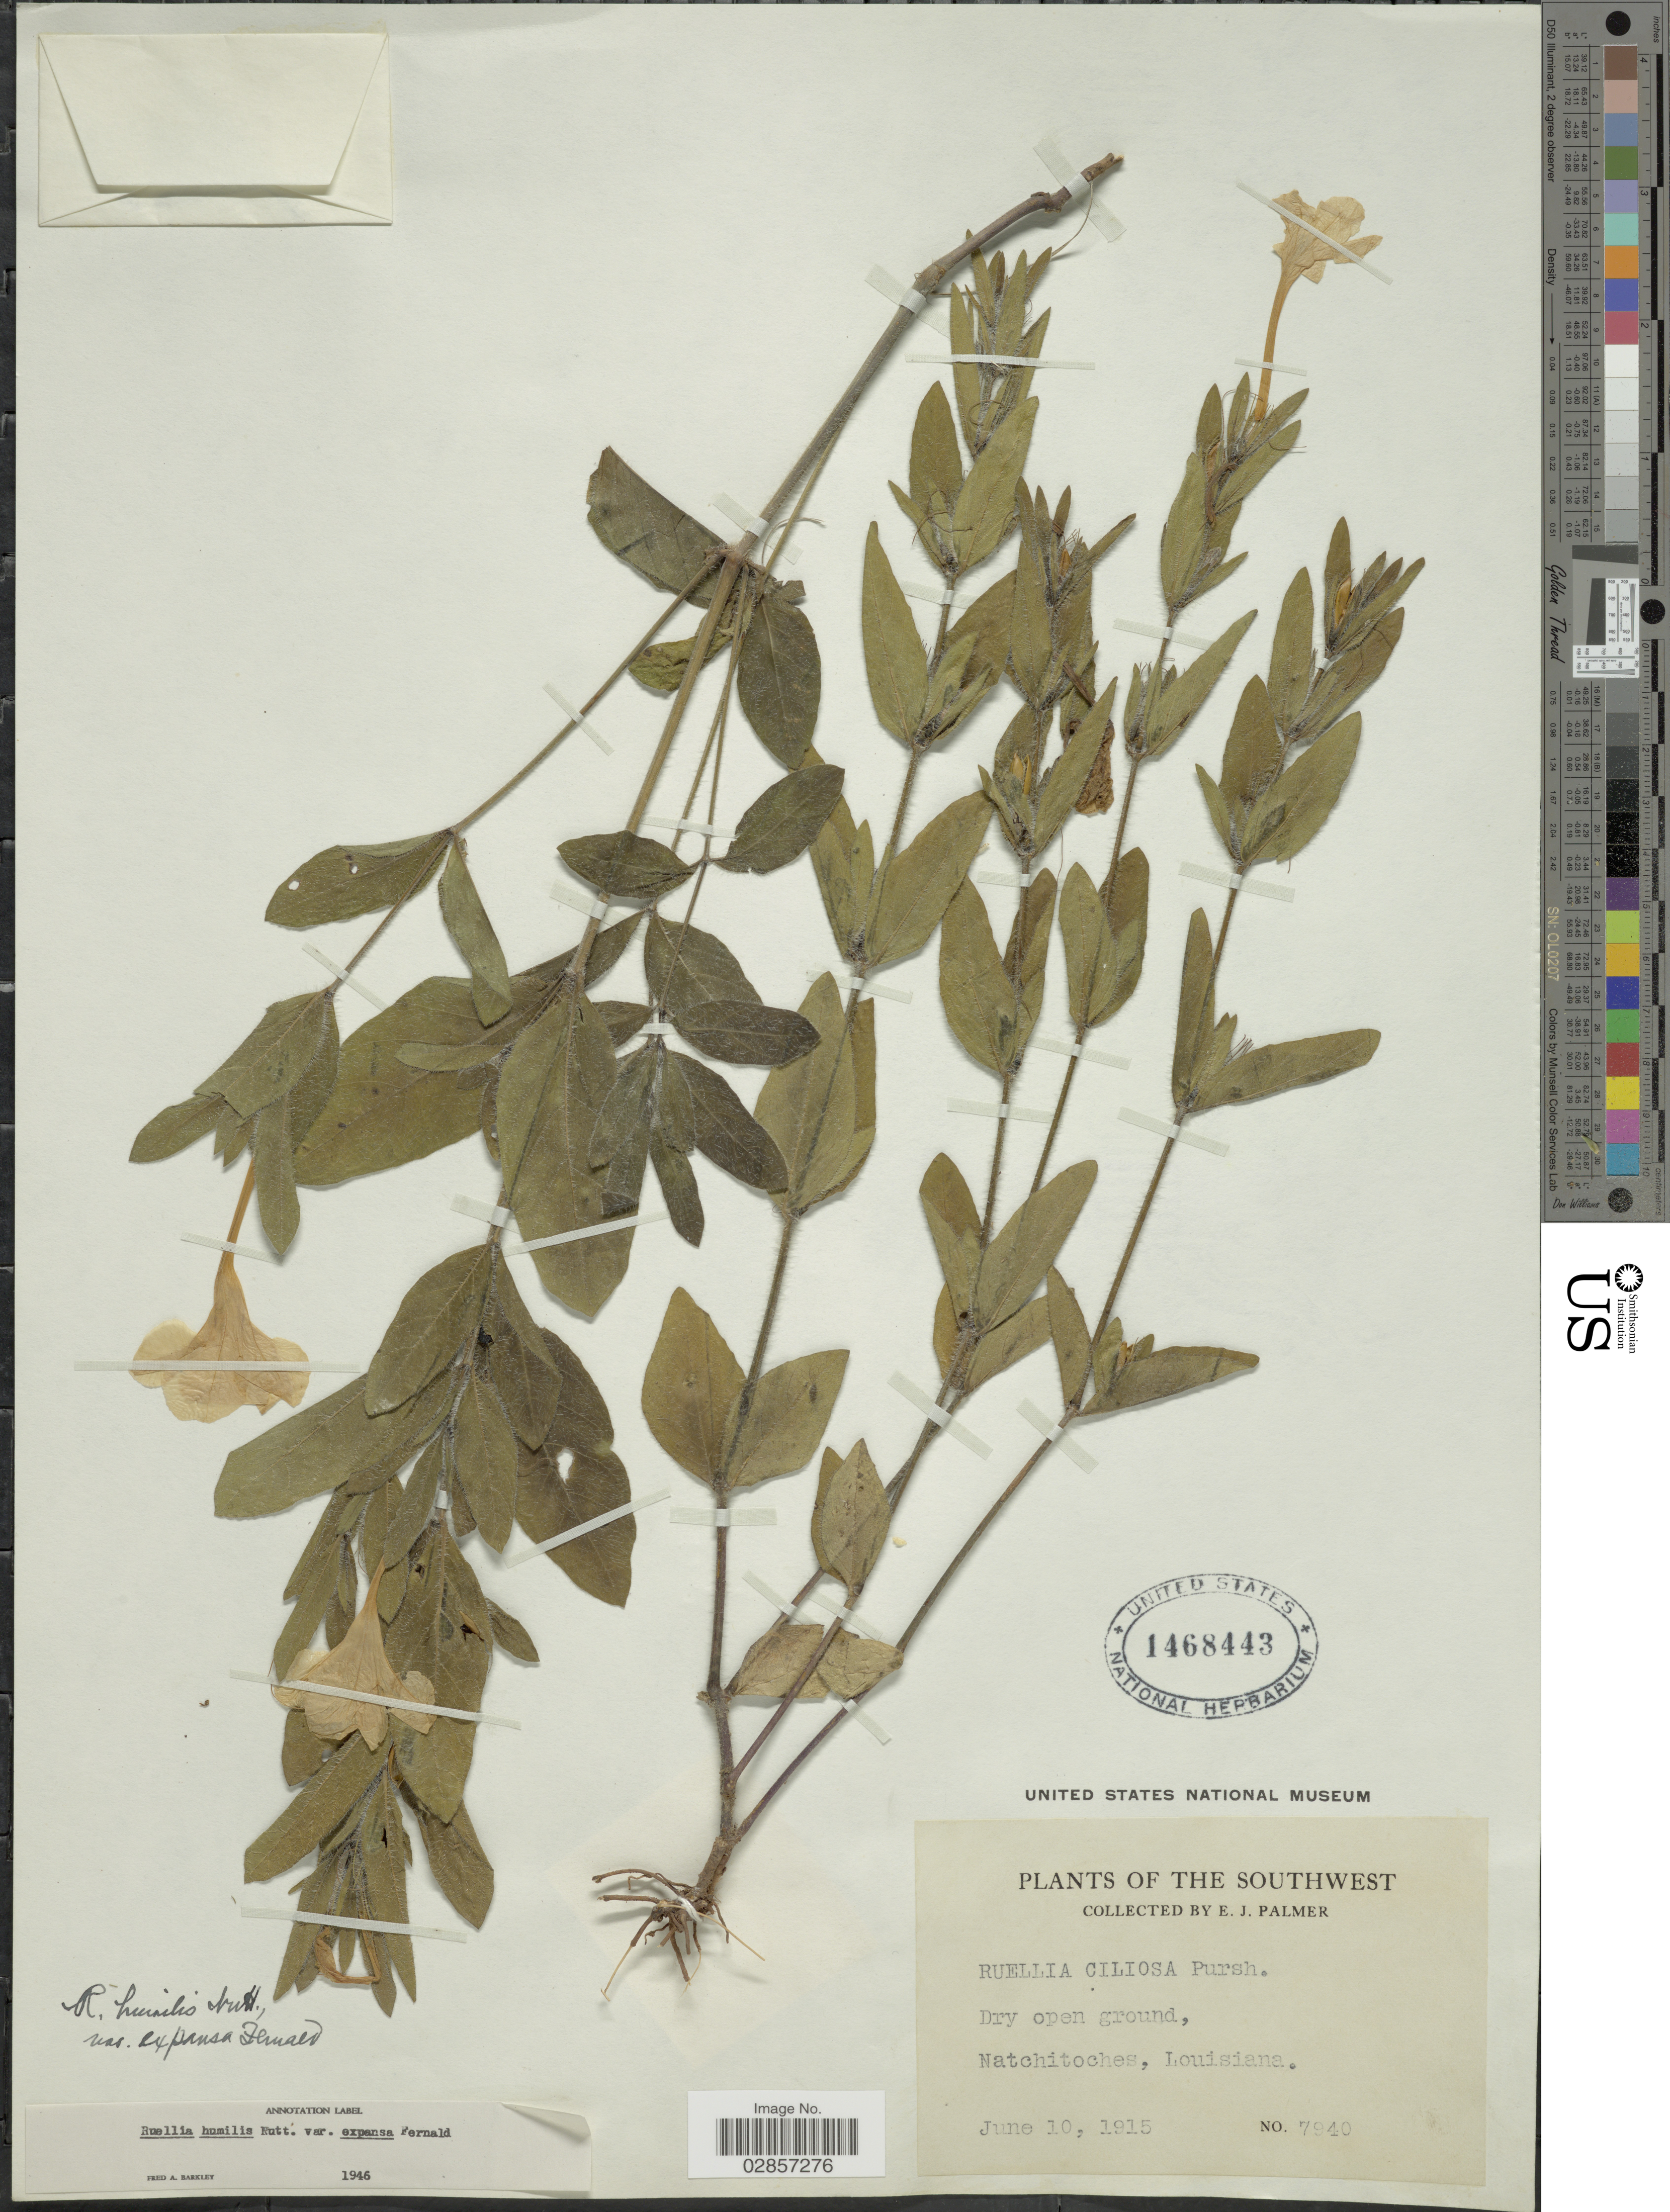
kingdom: Plantae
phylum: Tracheophyta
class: Magnoliopsida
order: Lamiales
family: Acanthaceae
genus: Ruellia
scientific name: Ruellia humilis var. expansa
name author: Fernald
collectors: E. J. Palmer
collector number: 7940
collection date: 1915-06-10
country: United States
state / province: Louisiana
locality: The Southwest, Natchitoches, Louisiana.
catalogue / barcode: US 1468443